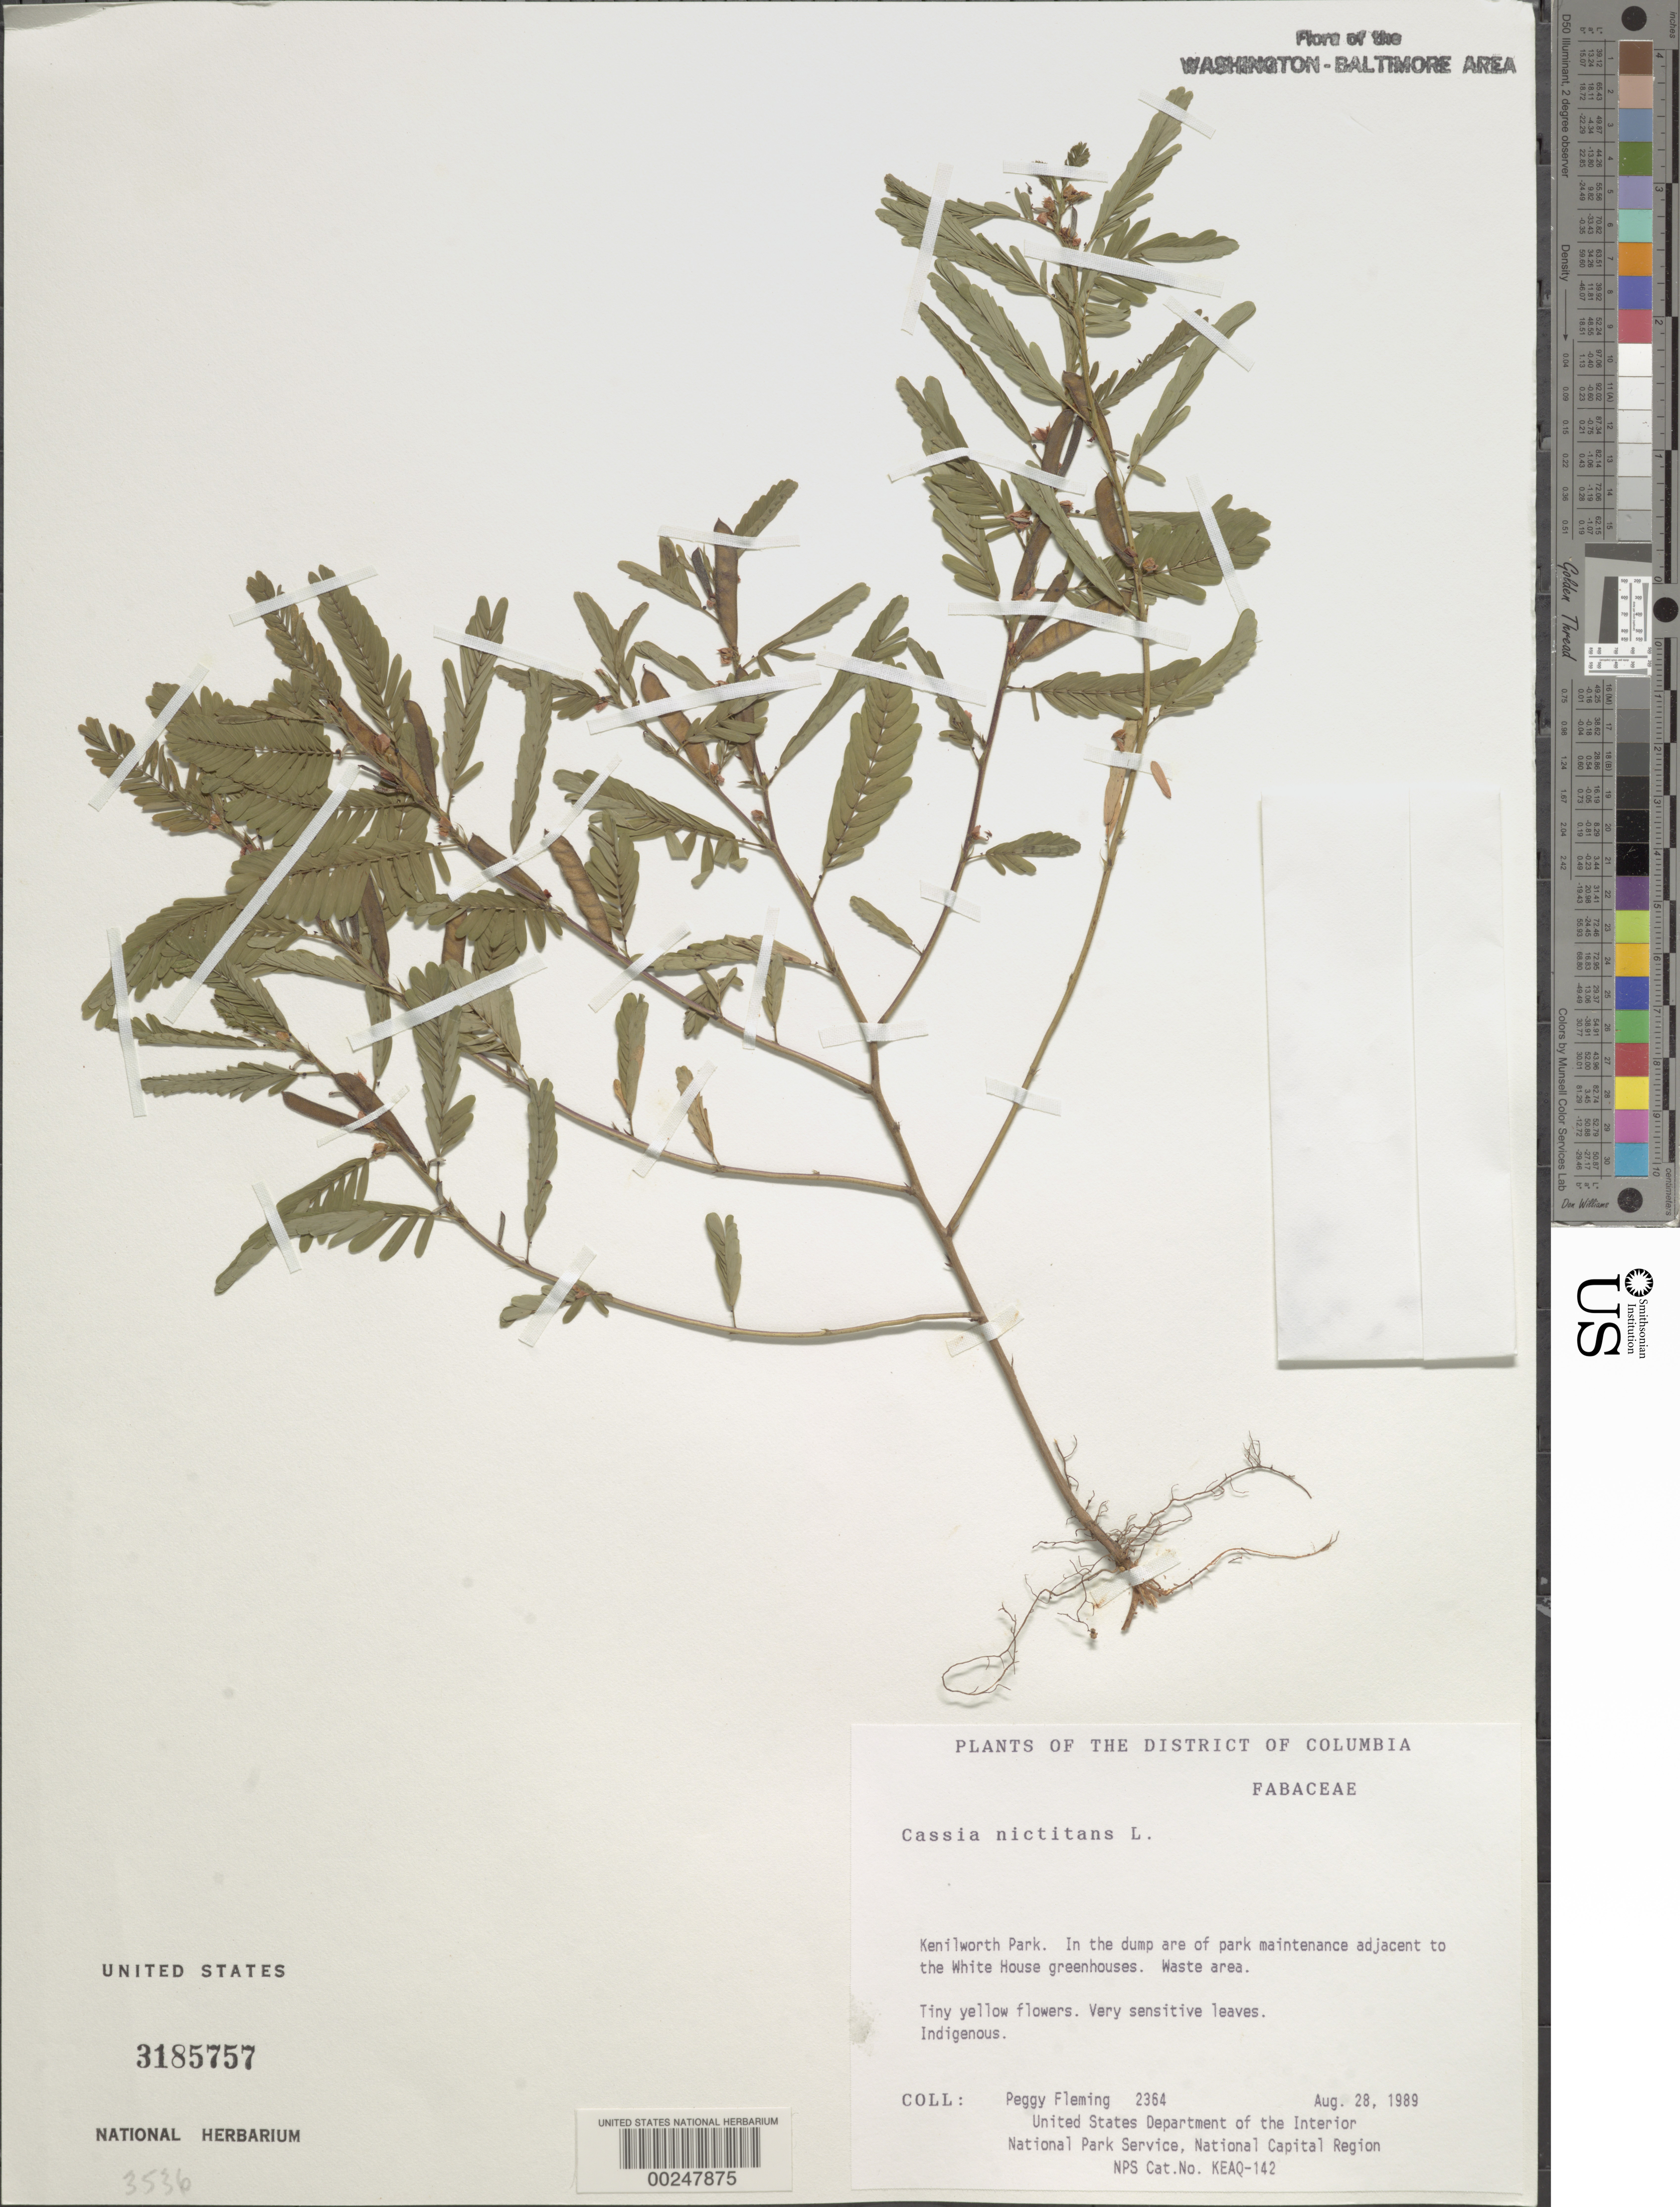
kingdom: Plantae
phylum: Tracheophyta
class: Magnoliopsida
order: Fabales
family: Fabaceae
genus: Chamaecrista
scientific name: Chamaecrista nictitans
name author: (L.) Moench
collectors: P. Fleming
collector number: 2364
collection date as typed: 28 Aug 1989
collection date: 1989-08-28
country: United States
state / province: District of Columbia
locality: Kenilworth Park, adjacent to the White House Greenhouses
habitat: Waste area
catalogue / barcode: US 3185757